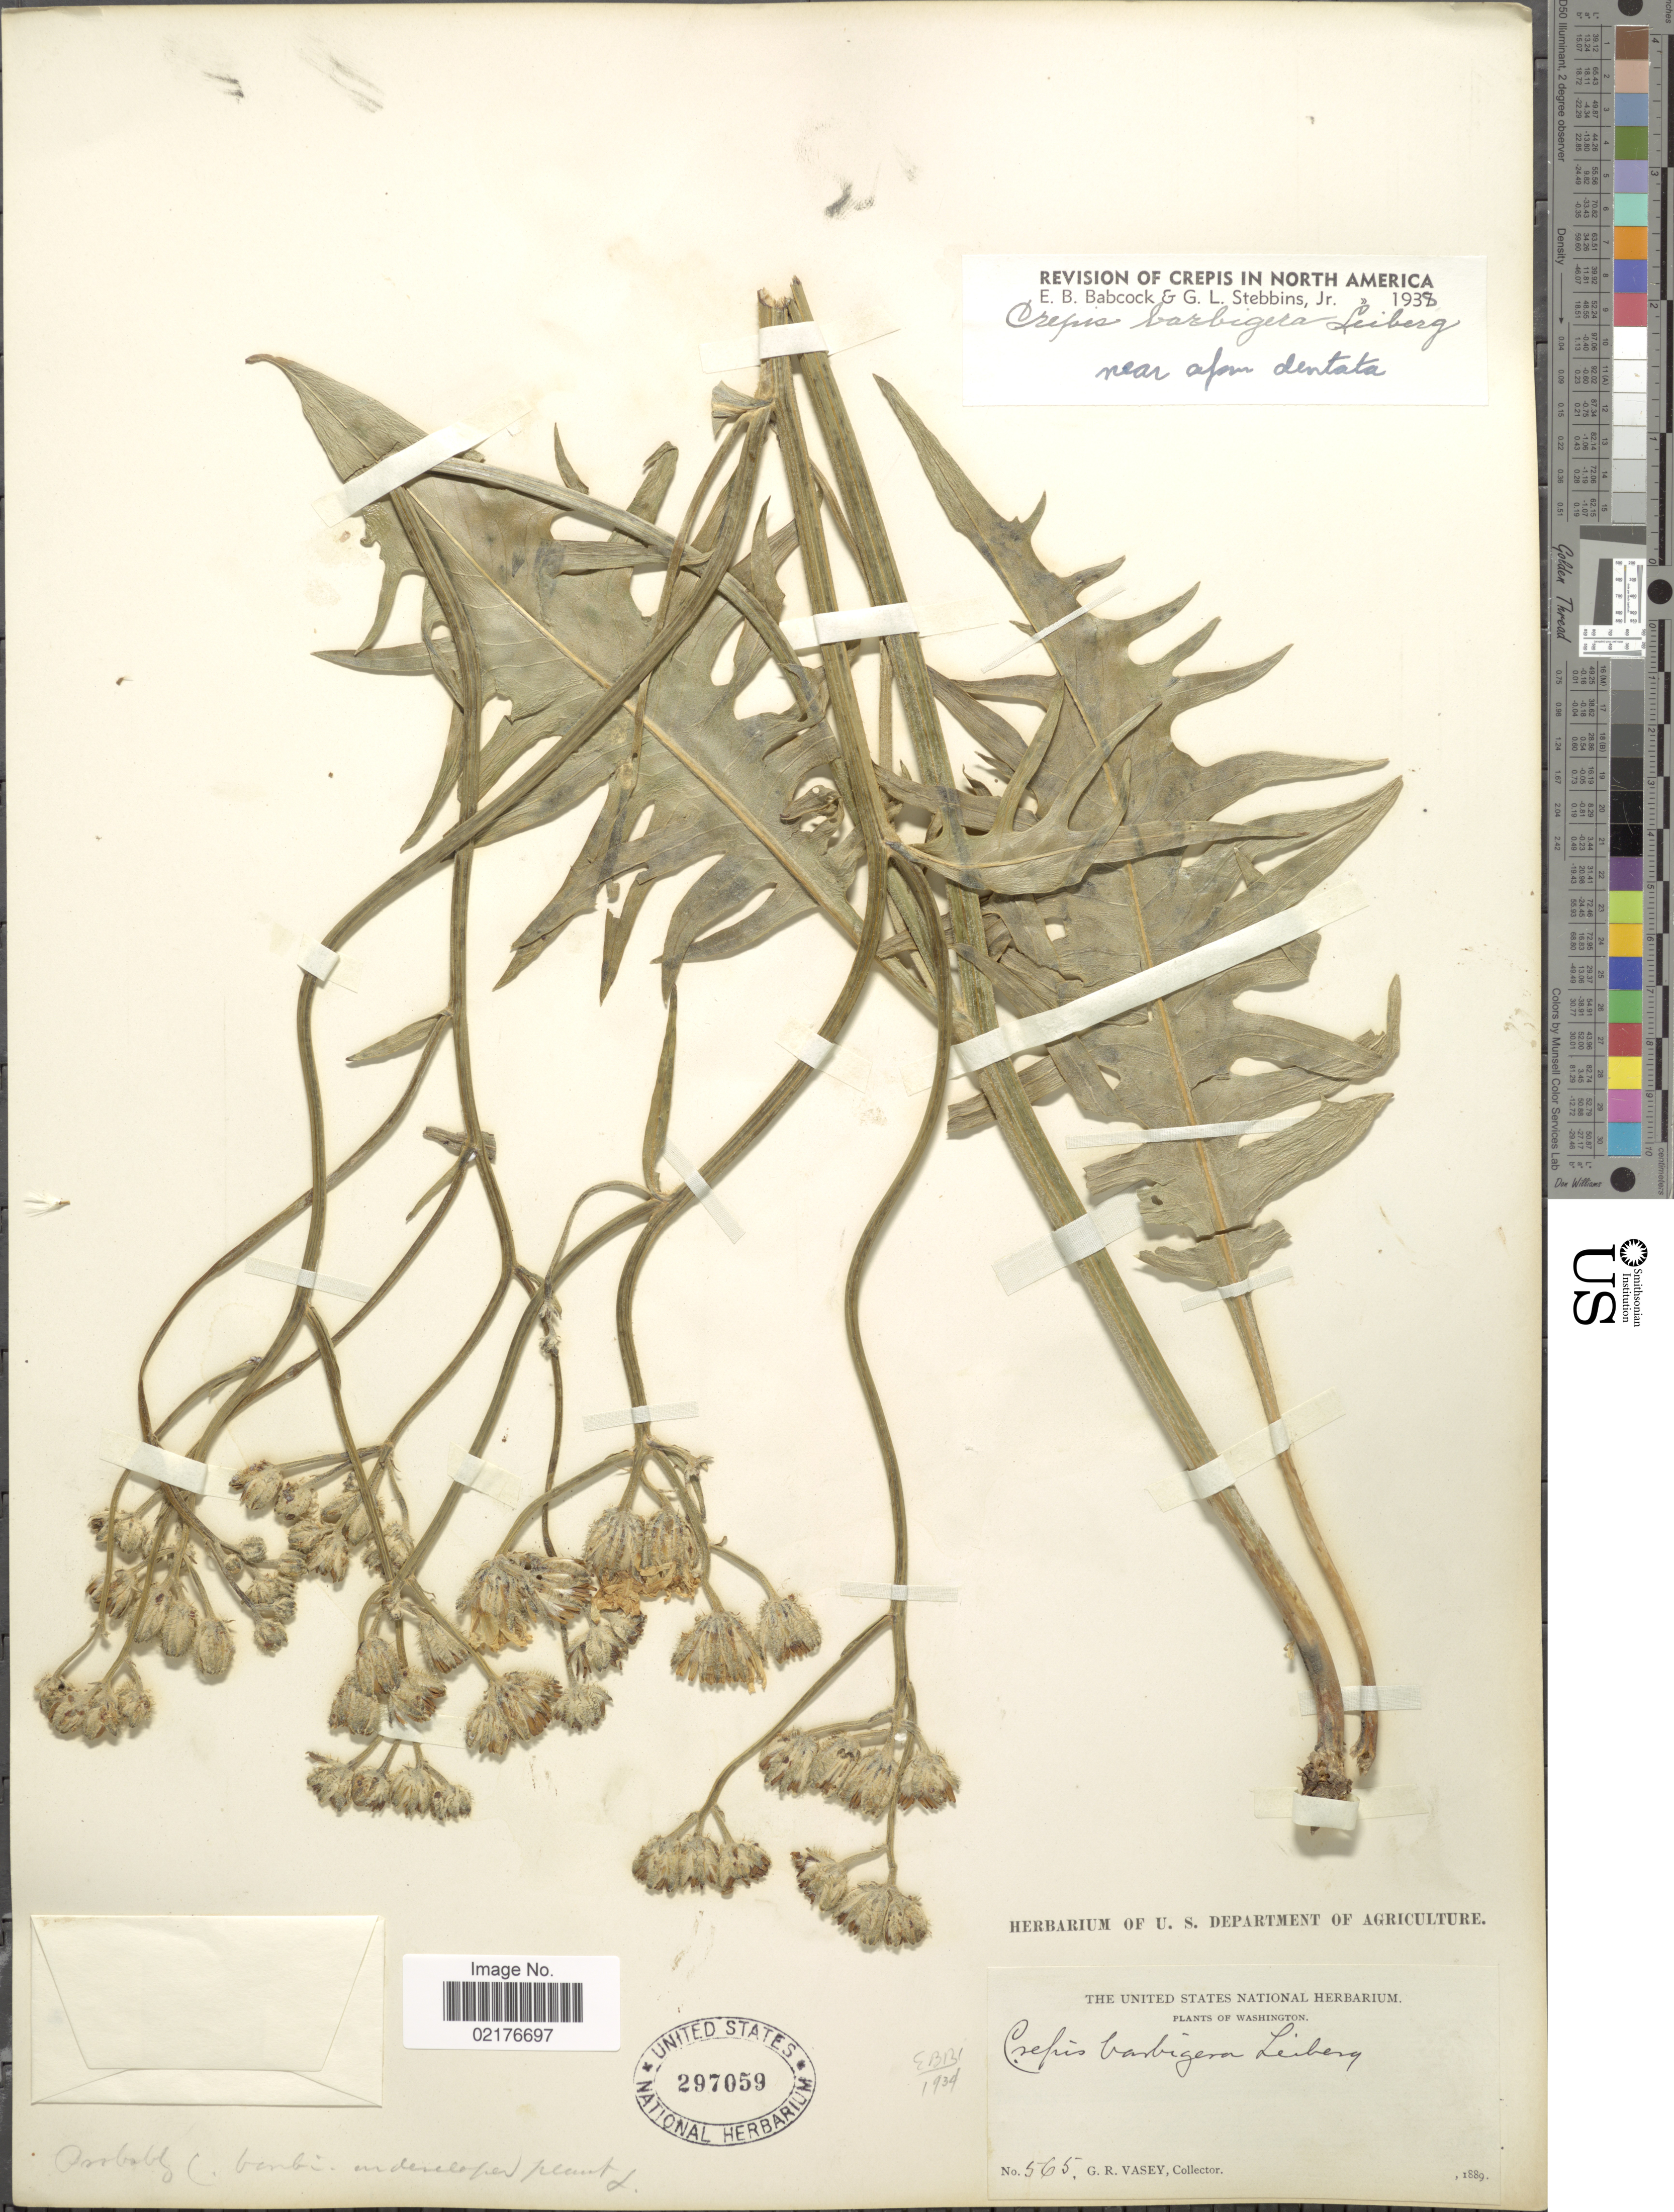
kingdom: Plantae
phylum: Tracheophyta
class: Magnoliopsida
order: Asterales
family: Asteraceae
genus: Crepis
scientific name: Crepis barbigera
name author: Leiberg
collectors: G. R. Vasey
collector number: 565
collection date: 1889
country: United States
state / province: Washington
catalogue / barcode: US 297059